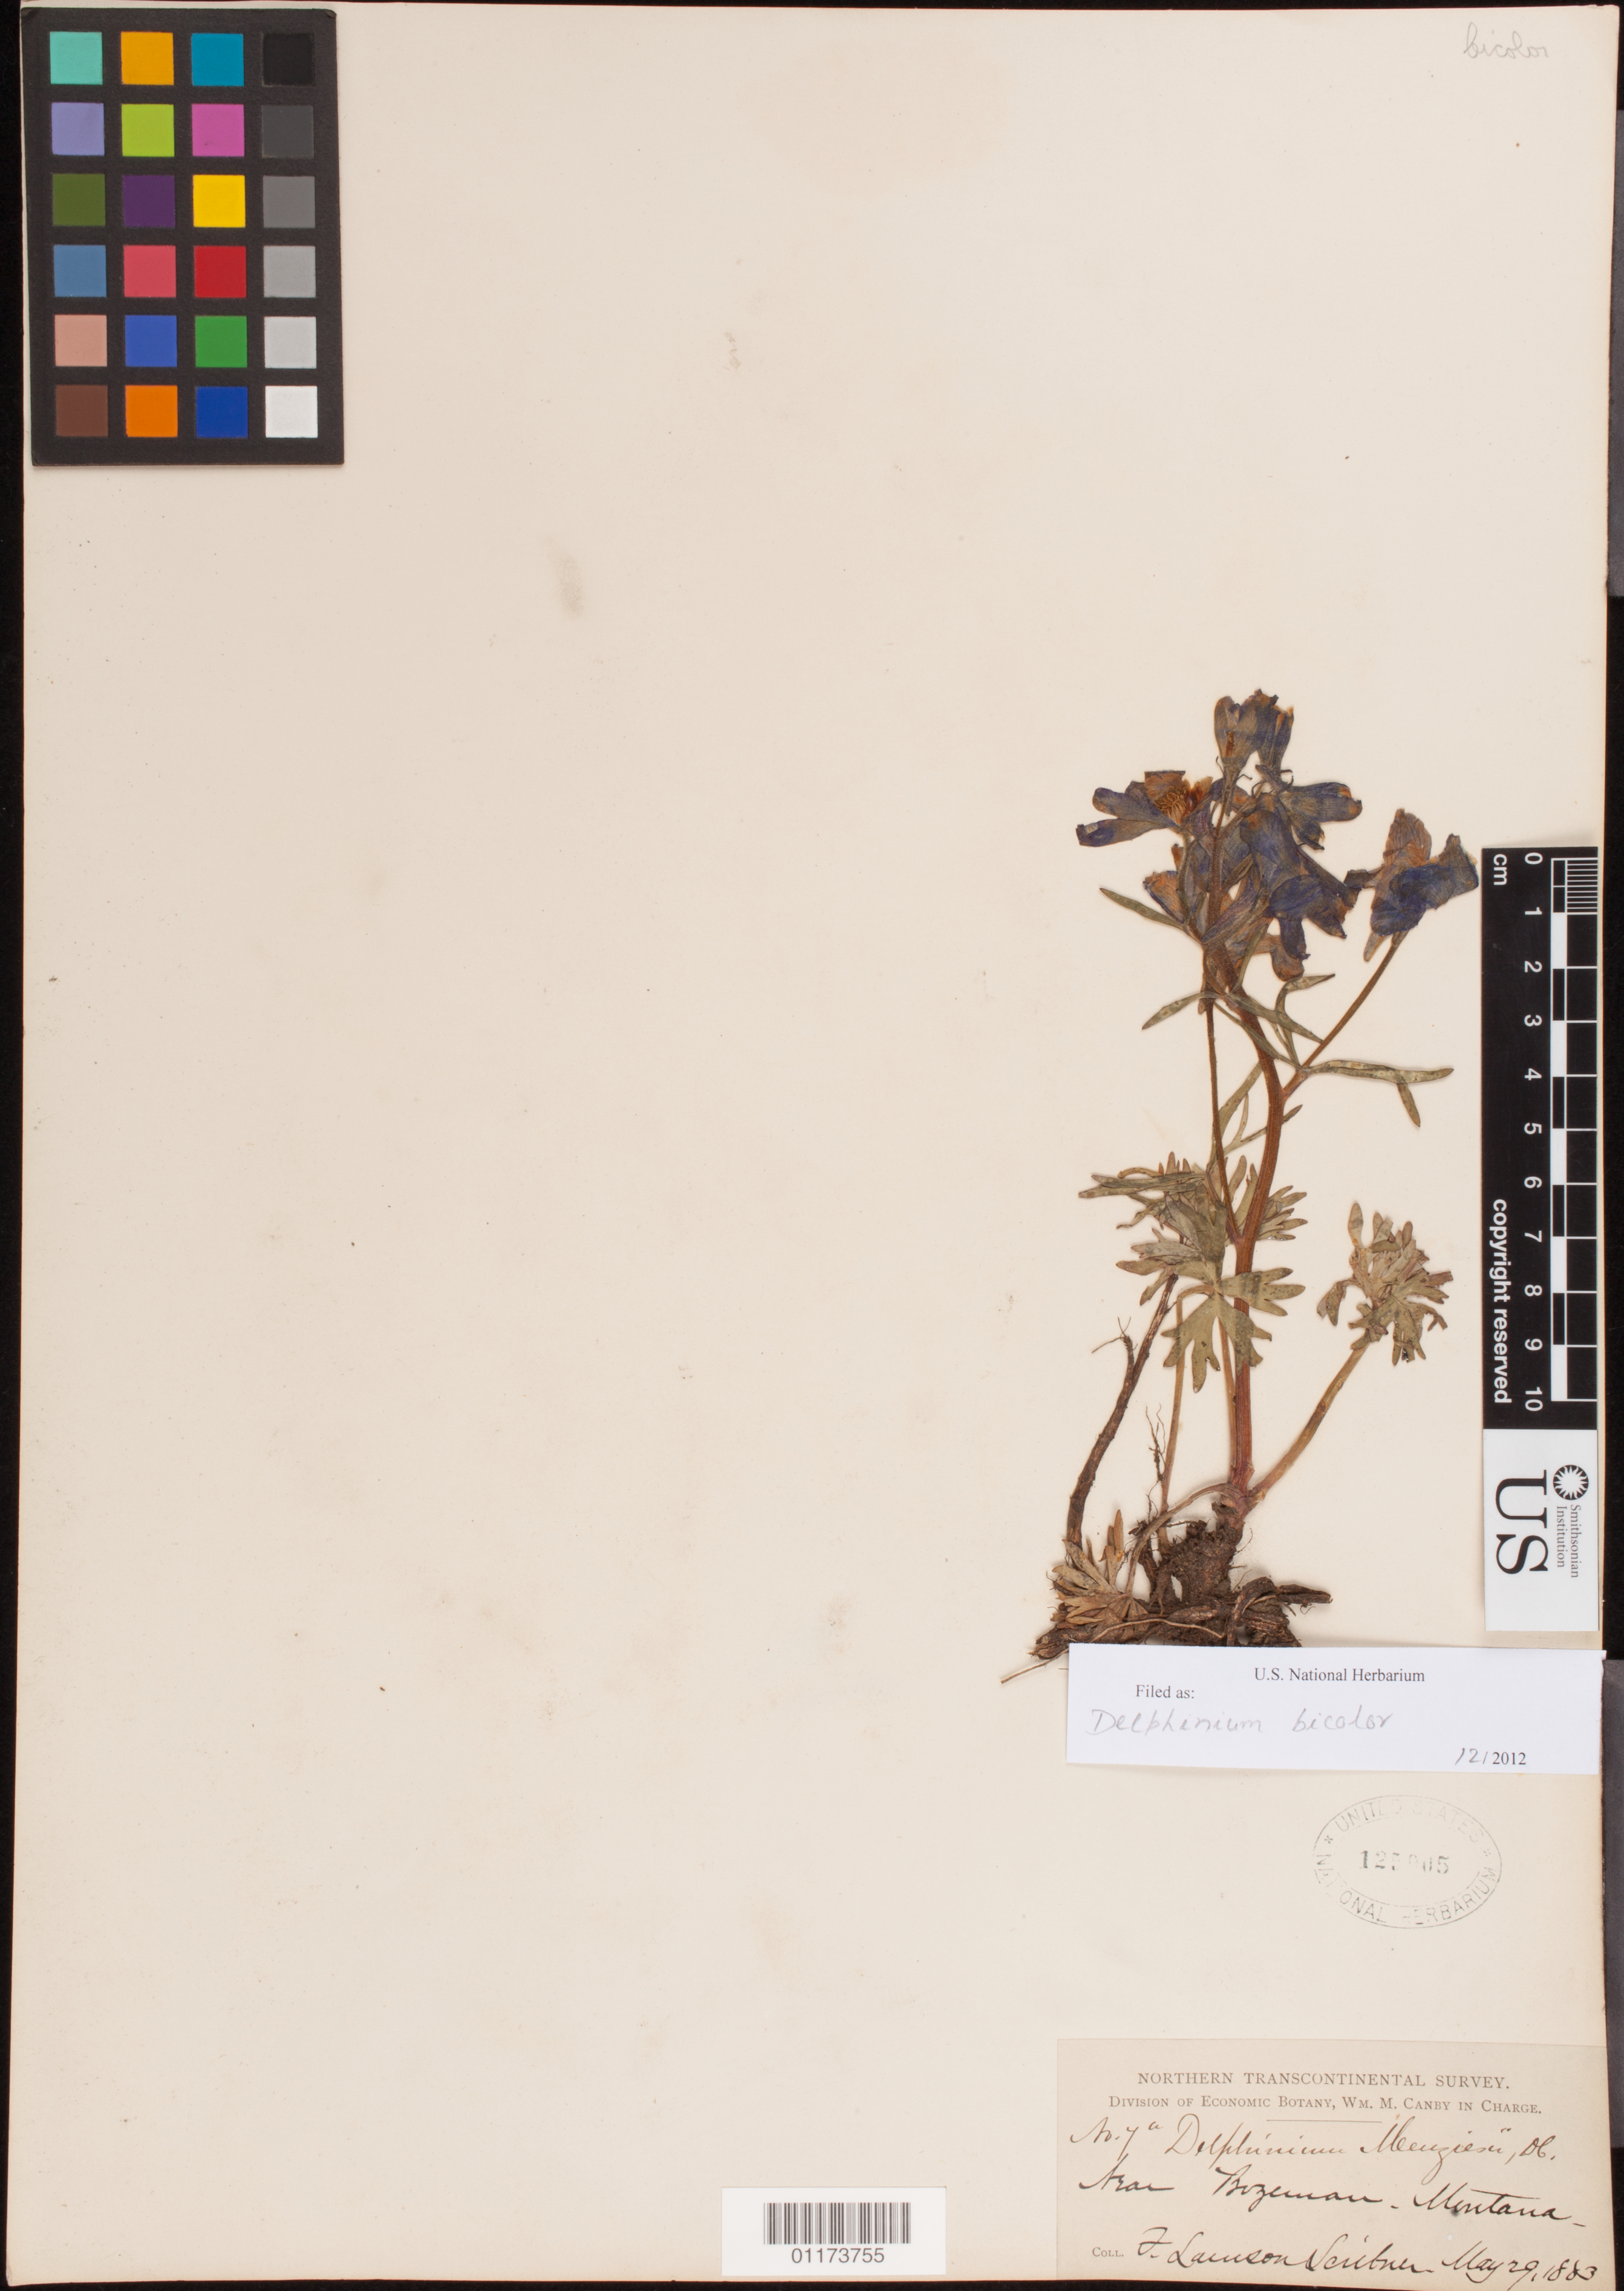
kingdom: Plantae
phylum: Tracheophyta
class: Magnoliopsida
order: Ranunculales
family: Ranunculaceae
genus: Delphinium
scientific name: Delphinium bicolor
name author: Nutt.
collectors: F. L. Scribner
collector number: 7a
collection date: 1883-05-29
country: United States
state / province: Montana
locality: near Bozeman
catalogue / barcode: US 129905